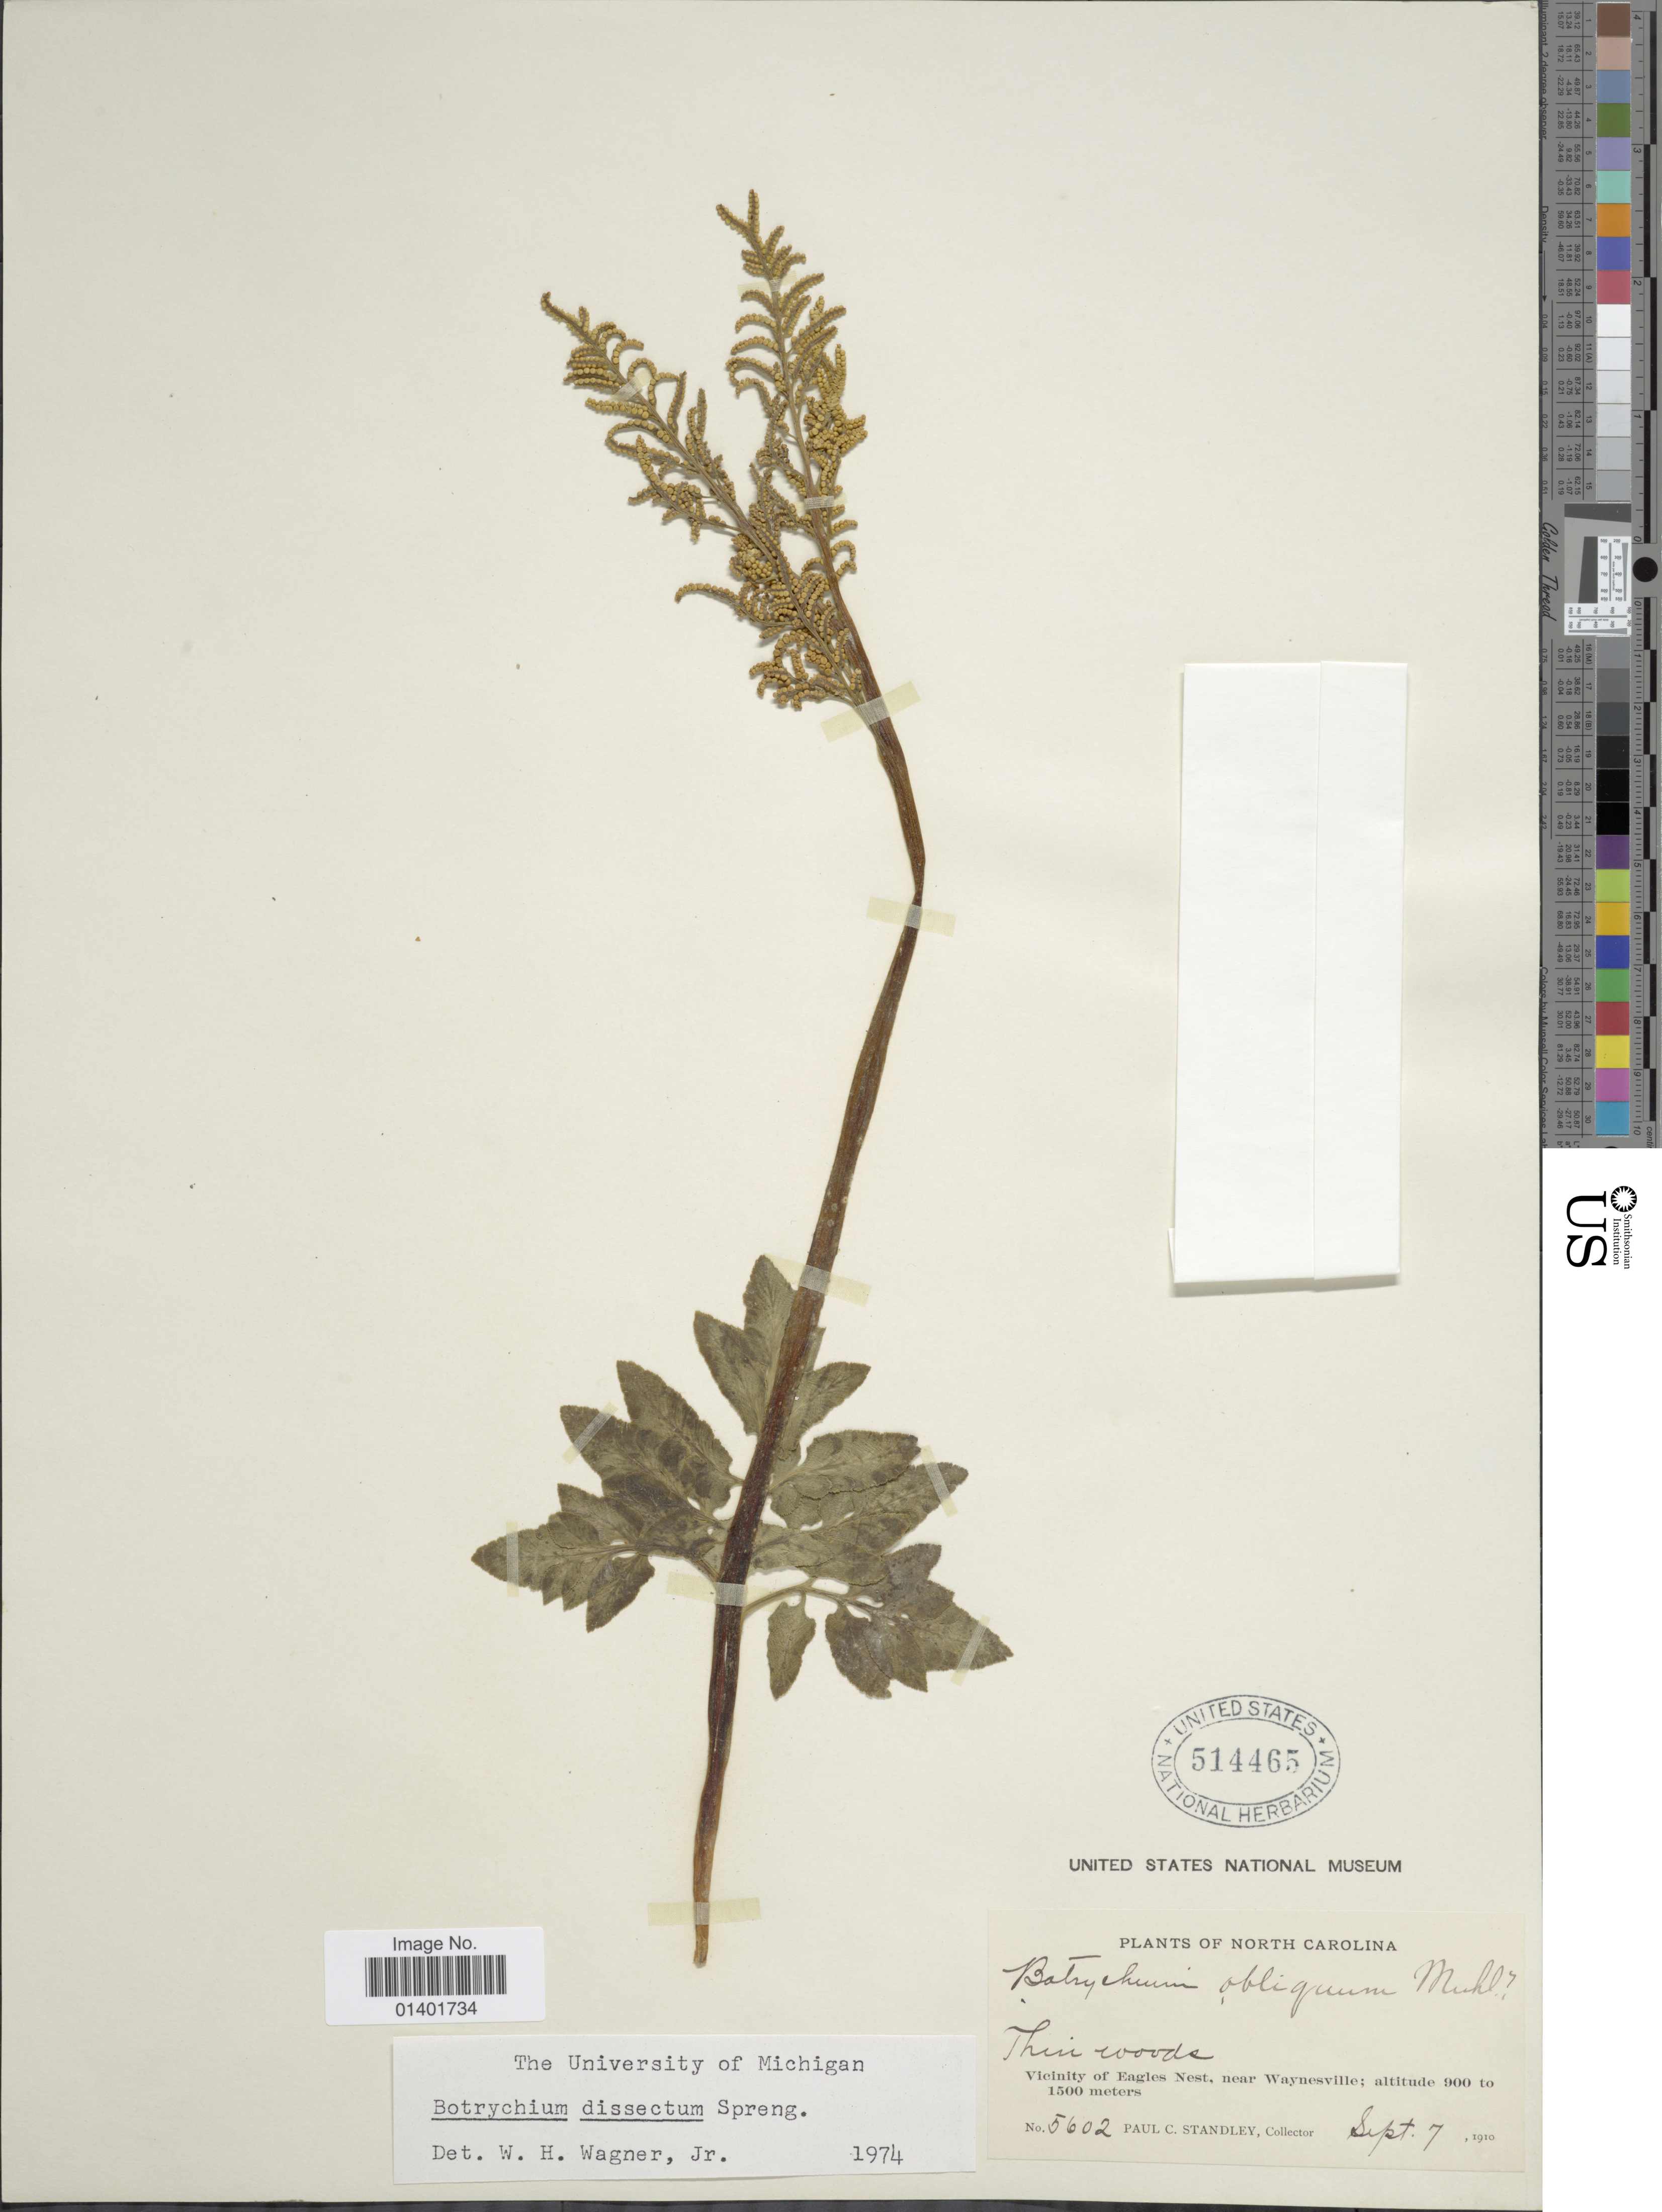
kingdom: Plantae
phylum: Tracheophyta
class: Polypodiopsida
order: Ophioglossales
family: Ophioglossaceae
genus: Botrychium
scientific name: Botrychium dissectum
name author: Spreng.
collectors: P. C. Standley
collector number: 5602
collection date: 1910-09-07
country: United States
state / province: North Carolina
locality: Vicinity of Eagles Nest, near Waynesville.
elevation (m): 900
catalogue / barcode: US 514465